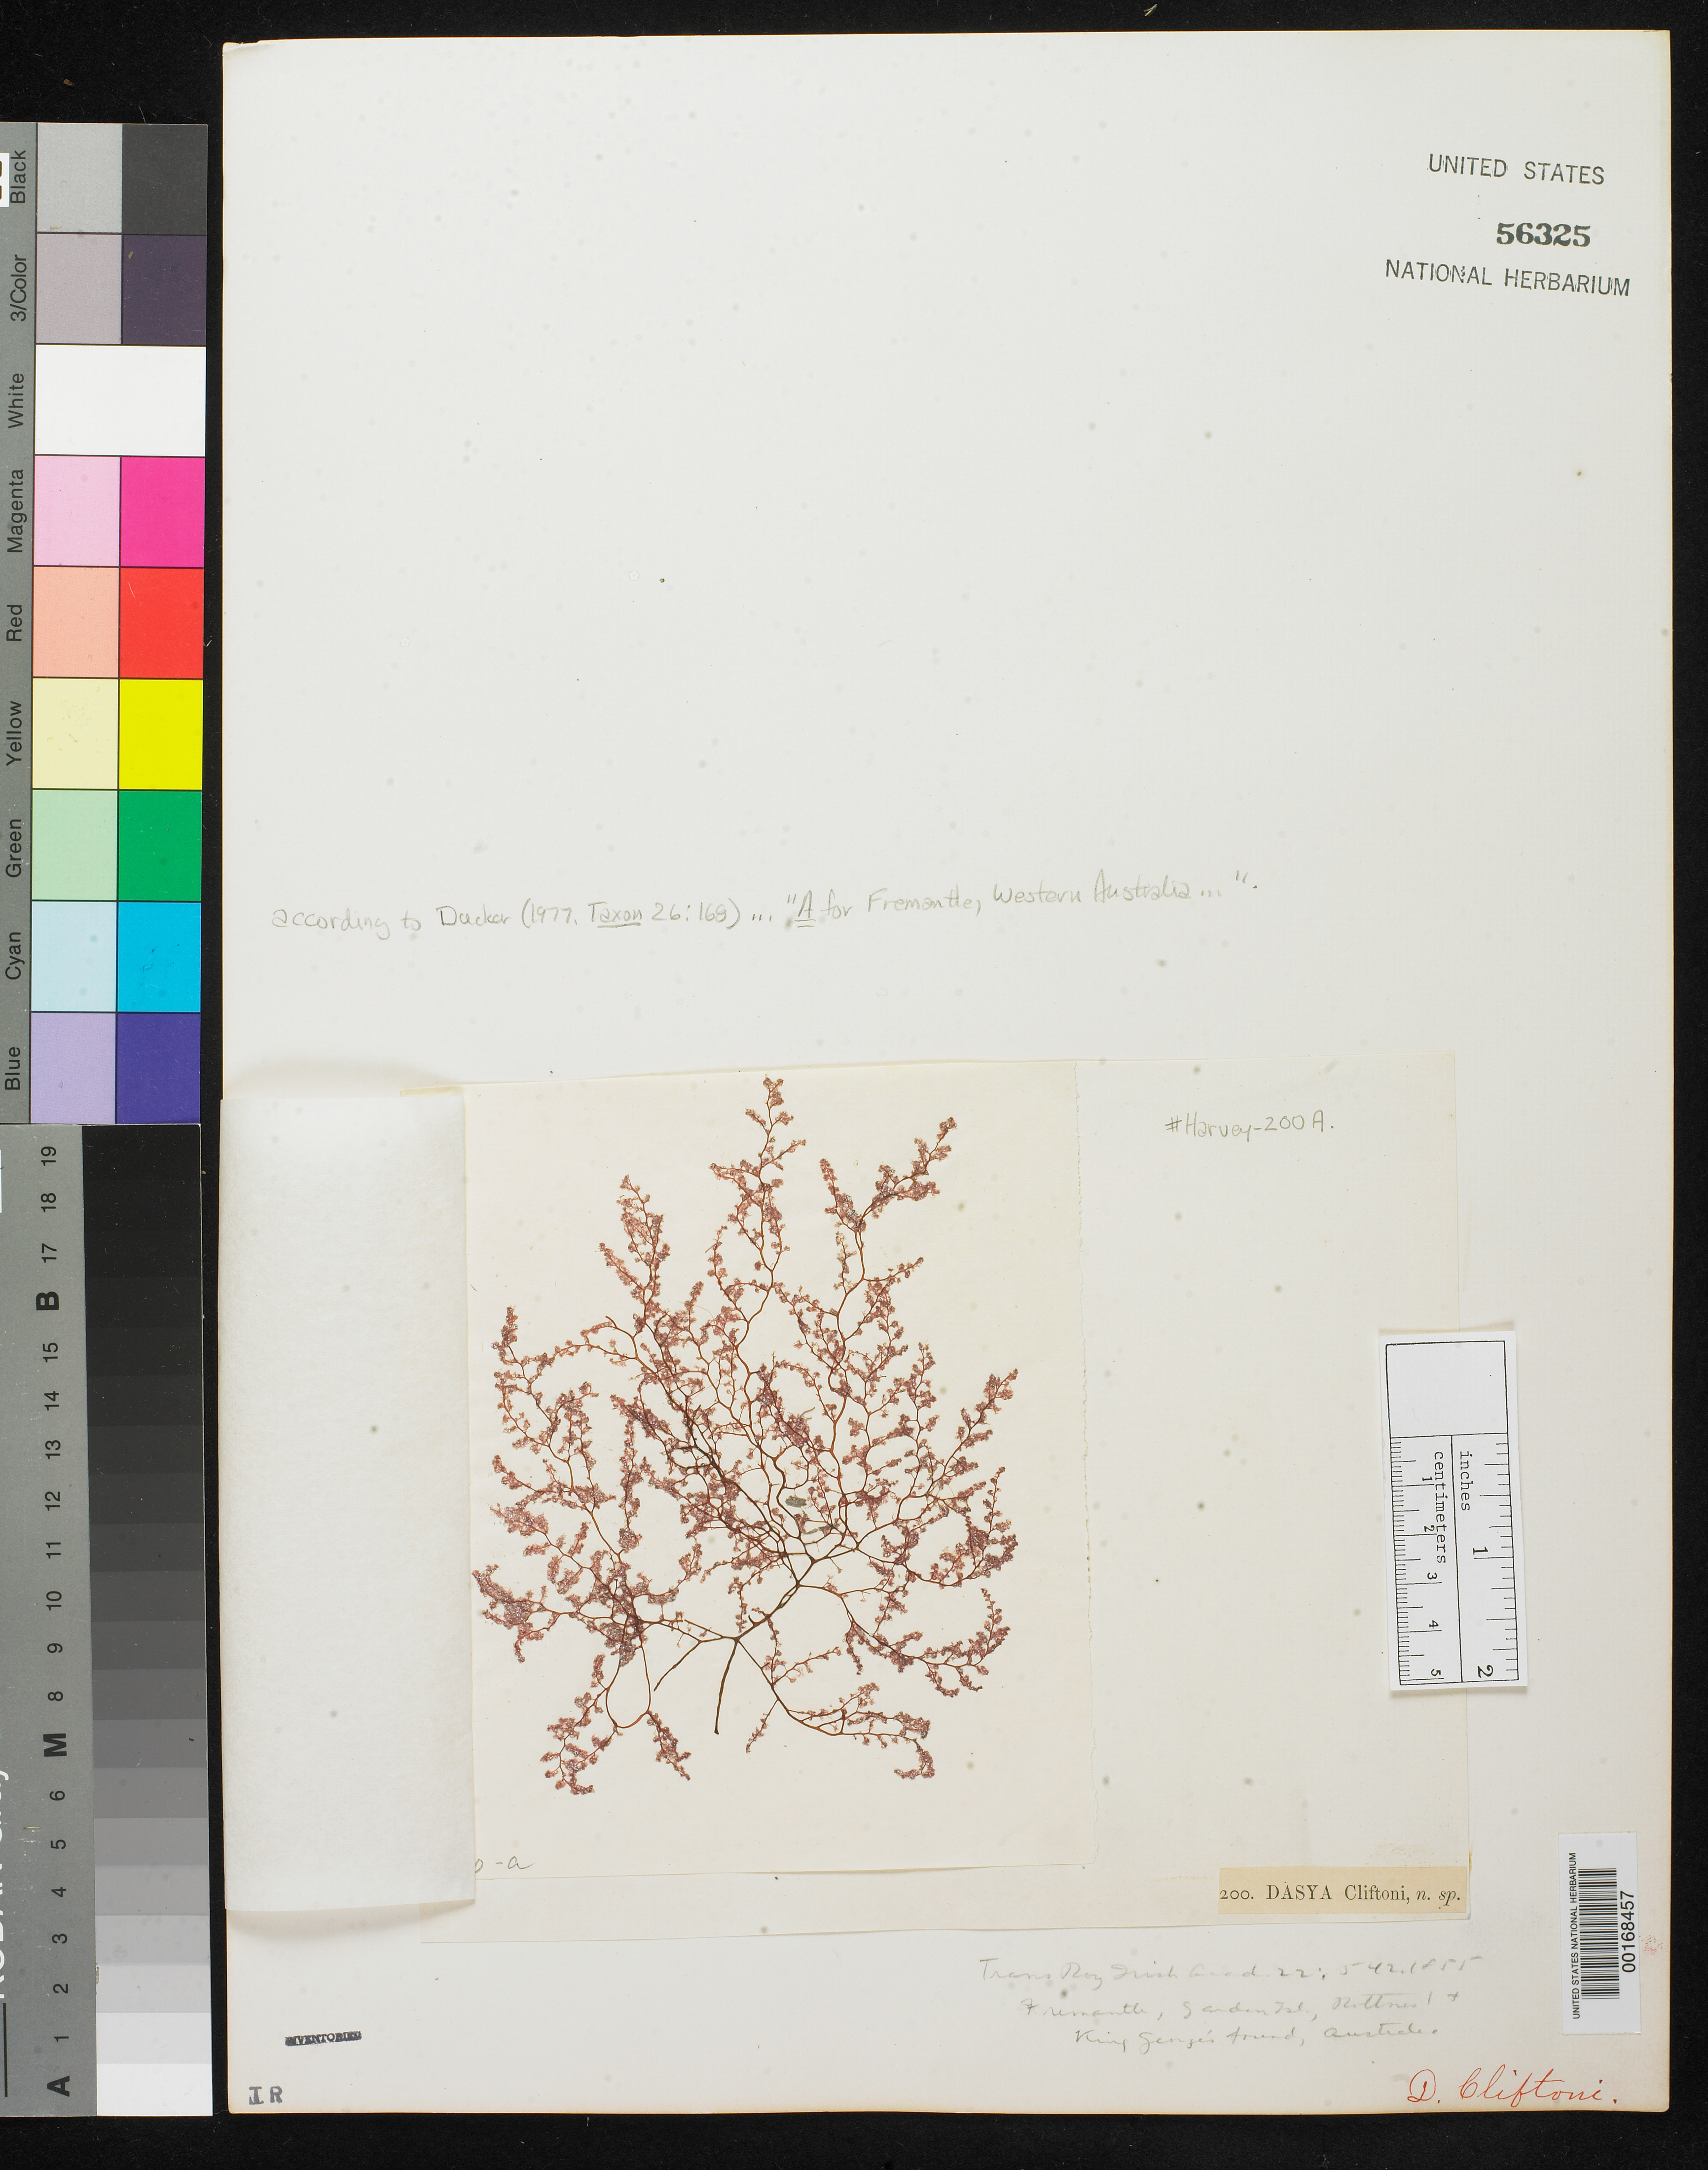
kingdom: Plantae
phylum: Rhodophyta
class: Florideophyceae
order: Ceramiales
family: Dasyaceae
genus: Dasya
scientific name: Dasya cliftoni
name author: Harv.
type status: Isotype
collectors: G. Clifton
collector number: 200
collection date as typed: Spr 1854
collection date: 1854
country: Australia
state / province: Western Australia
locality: Fremantle Harbor.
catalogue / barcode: US 56325